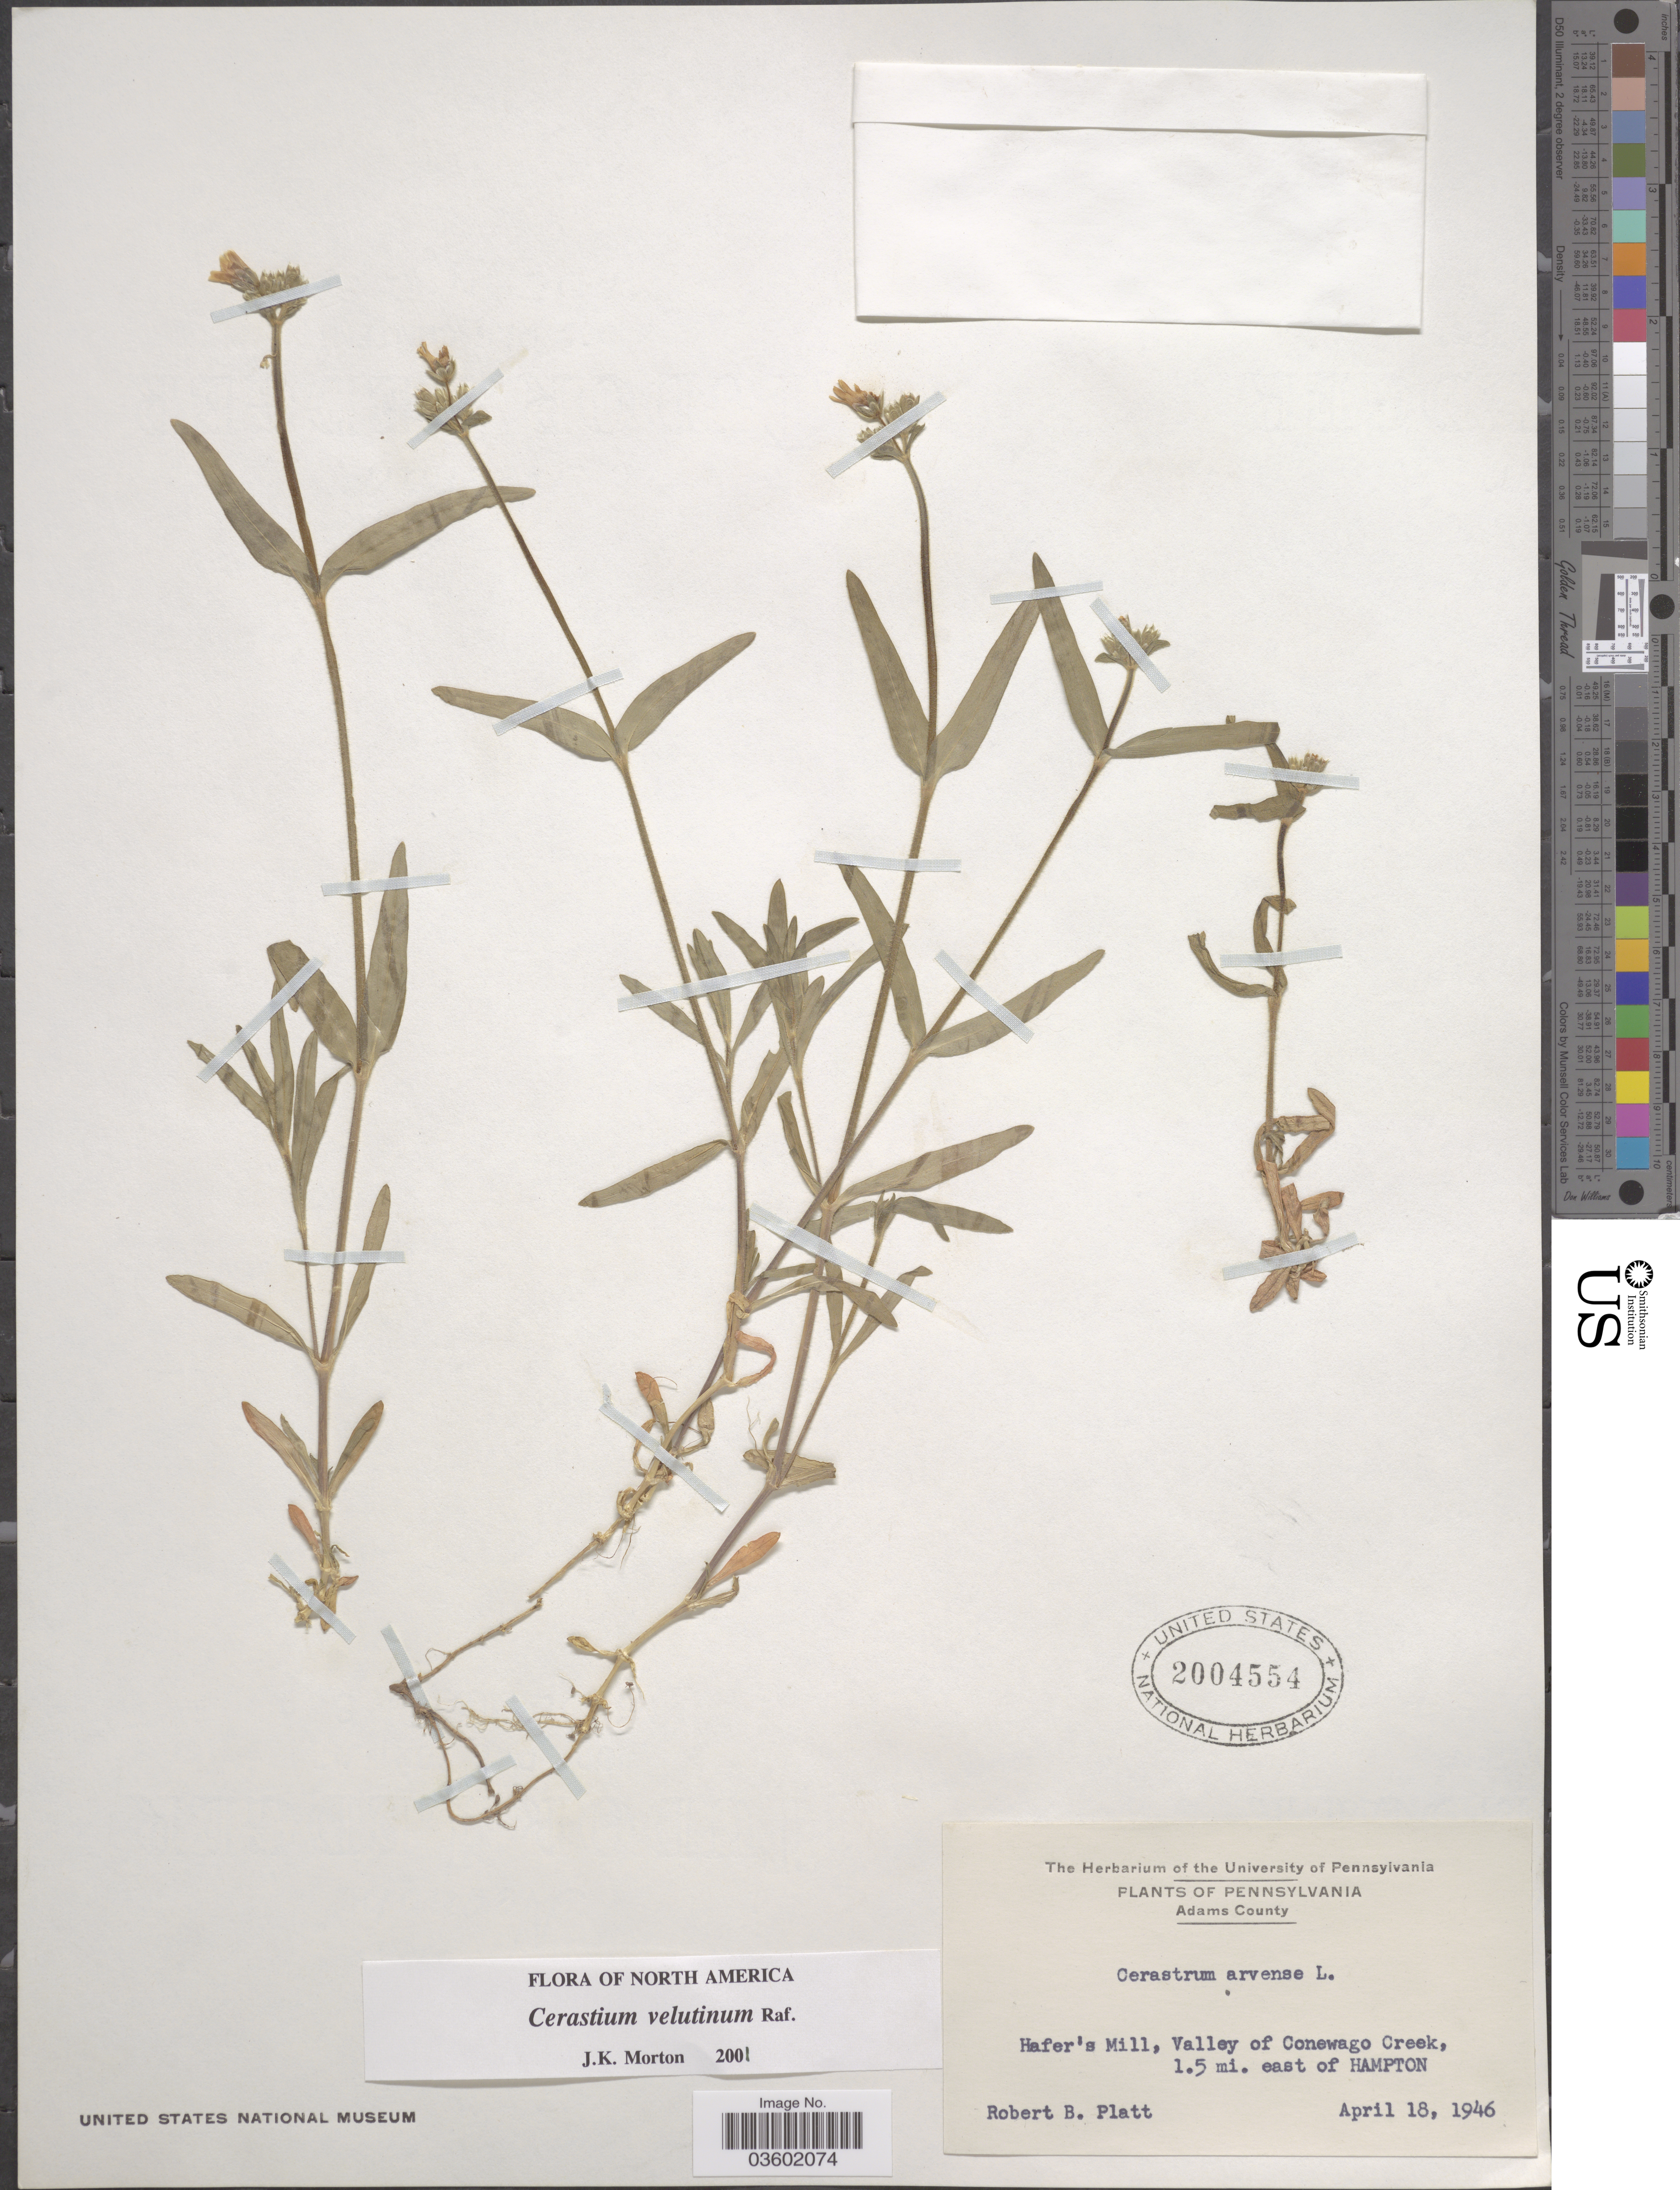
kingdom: Plantae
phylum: Tracheophyta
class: Magnoliopsida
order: Caryophyllales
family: Caryophyllaceae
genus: Cerastium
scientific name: Cerastium velutinum var. velutinum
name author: Raf.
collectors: R. Platt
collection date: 1946-04-18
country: United States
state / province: Pennsylvania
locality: Adams County. Hafer's Mill, Valley of the Conewago reek, 1.5 mi. east of Hampton.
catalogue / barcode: US 2004554